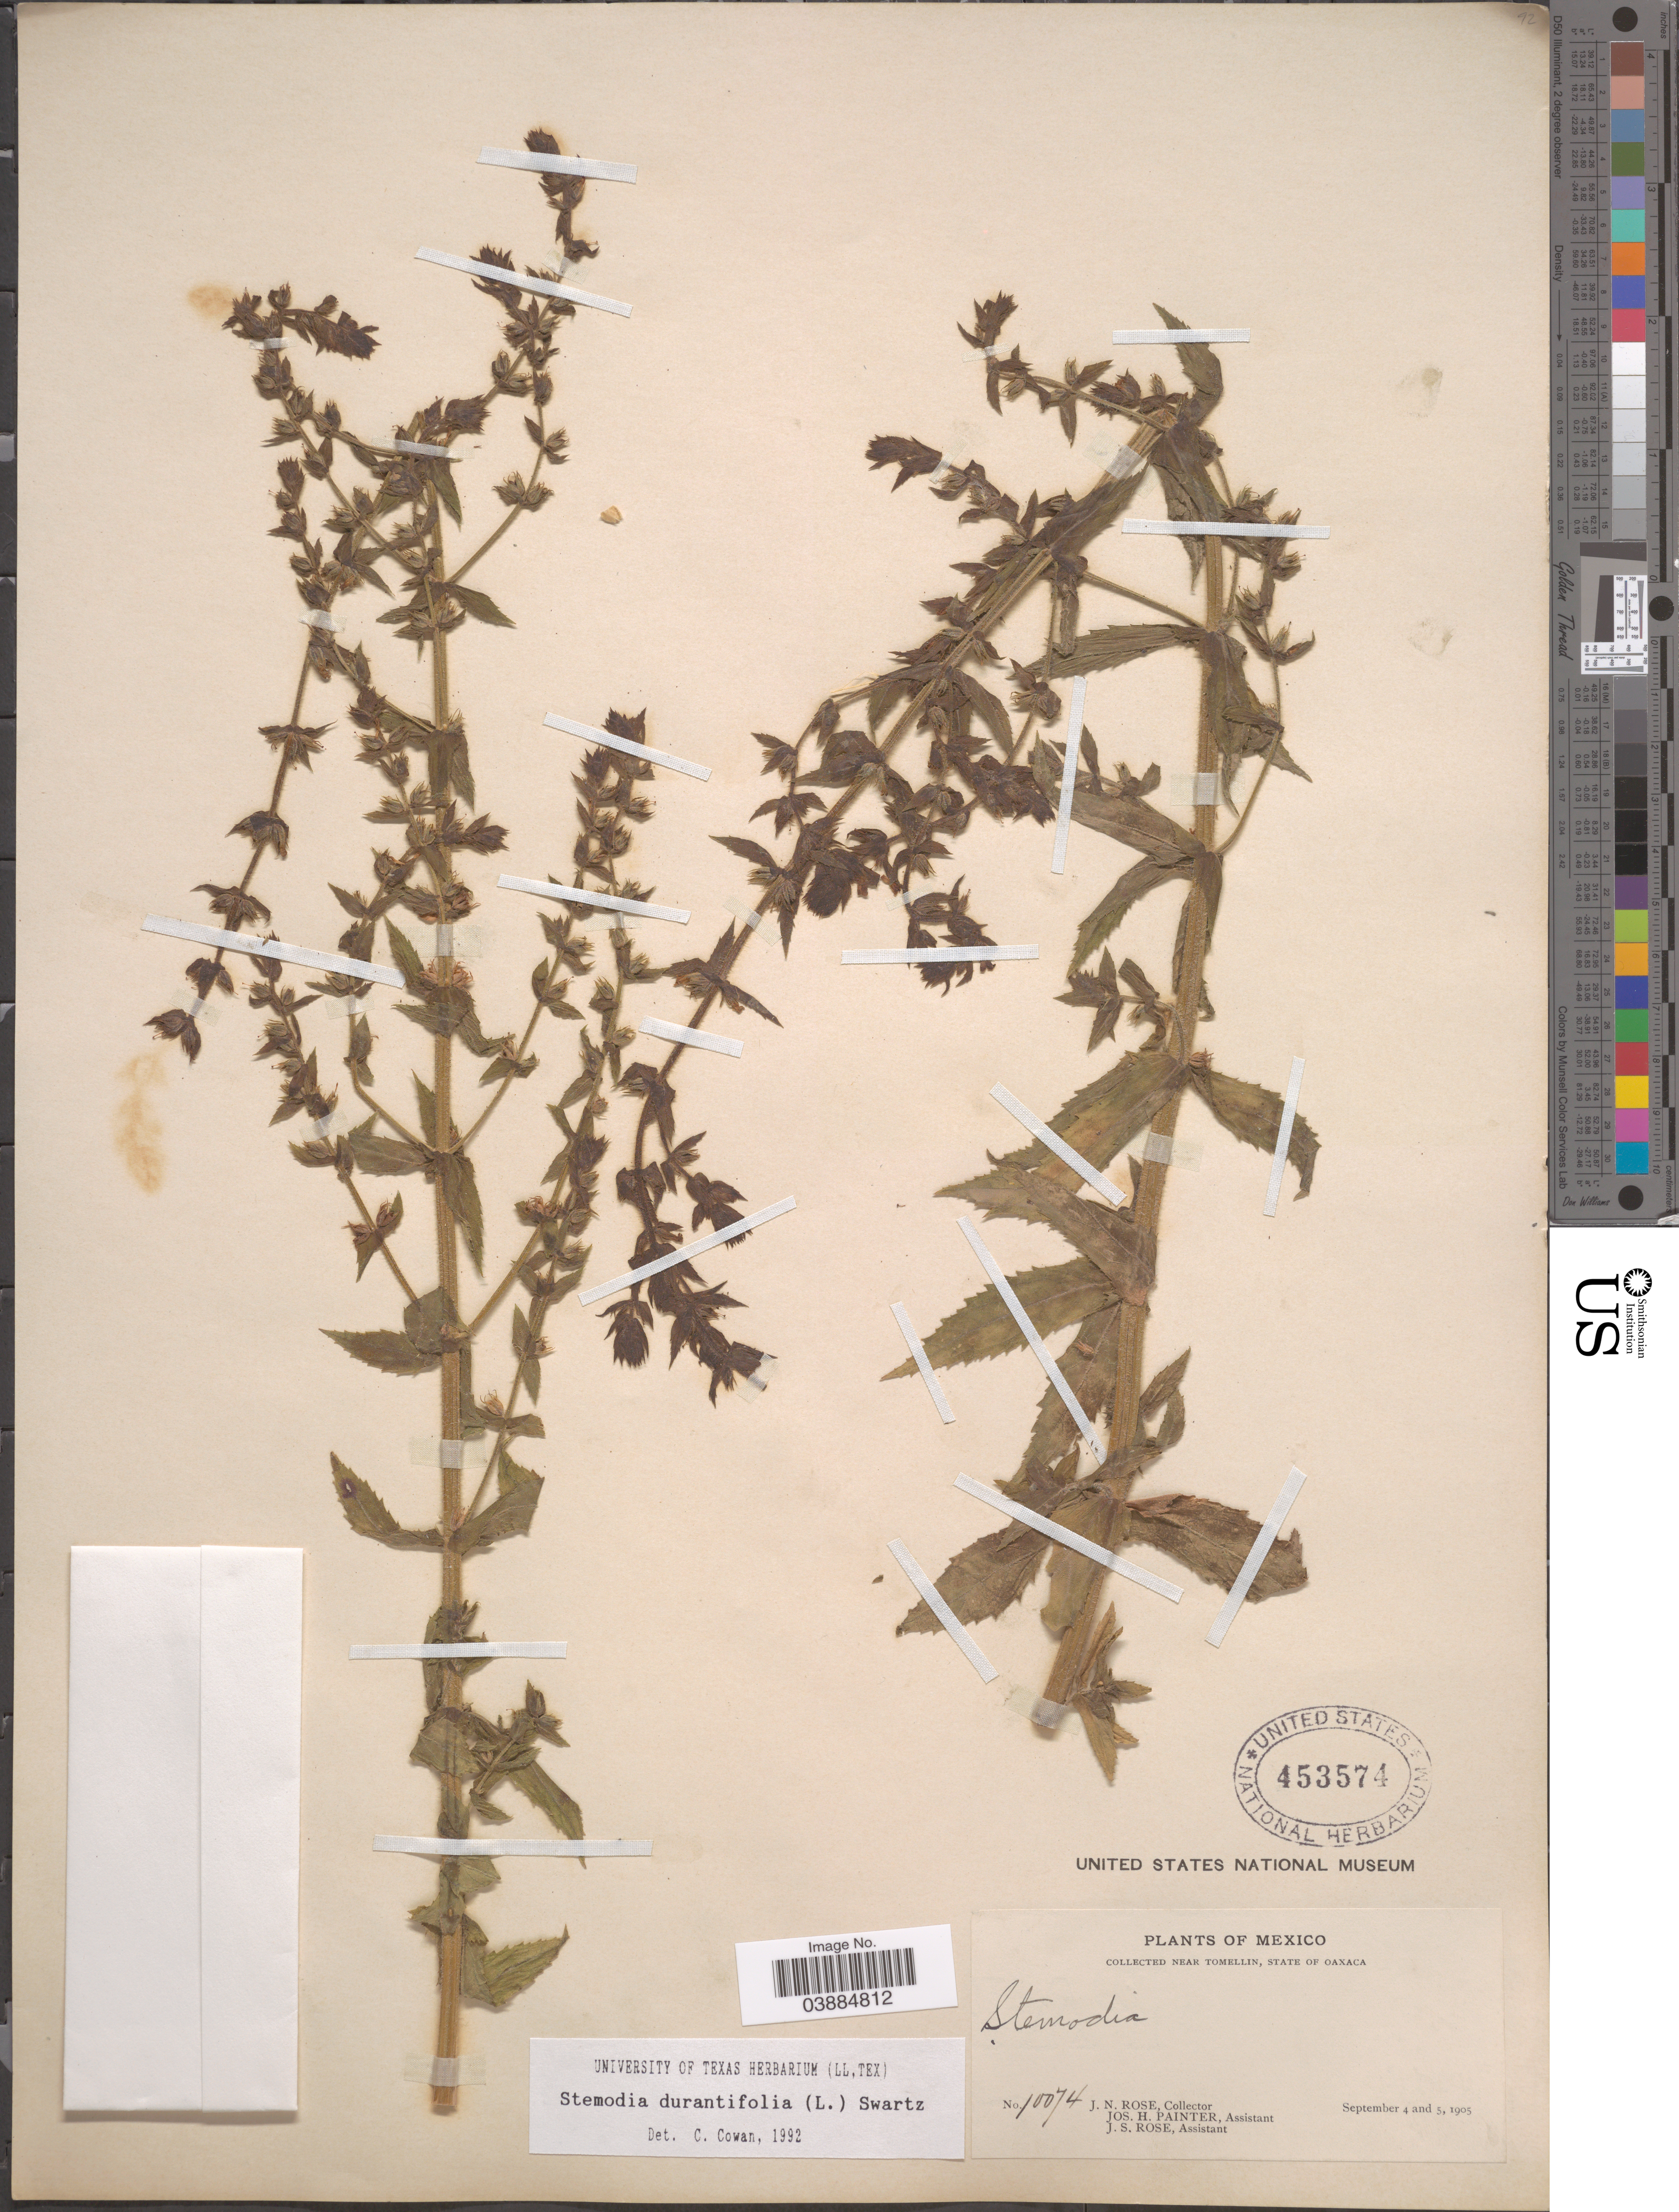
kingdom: Plantae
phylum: Tracheophyta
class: Magnoliopsida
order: Lamiales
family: Plantaginaceae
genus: Stemodia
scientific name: Stemodia durantifolia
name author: (L.) Sw.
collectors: J. N. Rose, J. H. Painter & J. S. Rose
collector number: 10074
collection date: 1905-09-04/1905-09-05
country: Mexico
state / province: Oaxaca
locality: Near Tomellin.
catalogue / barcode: US 453574